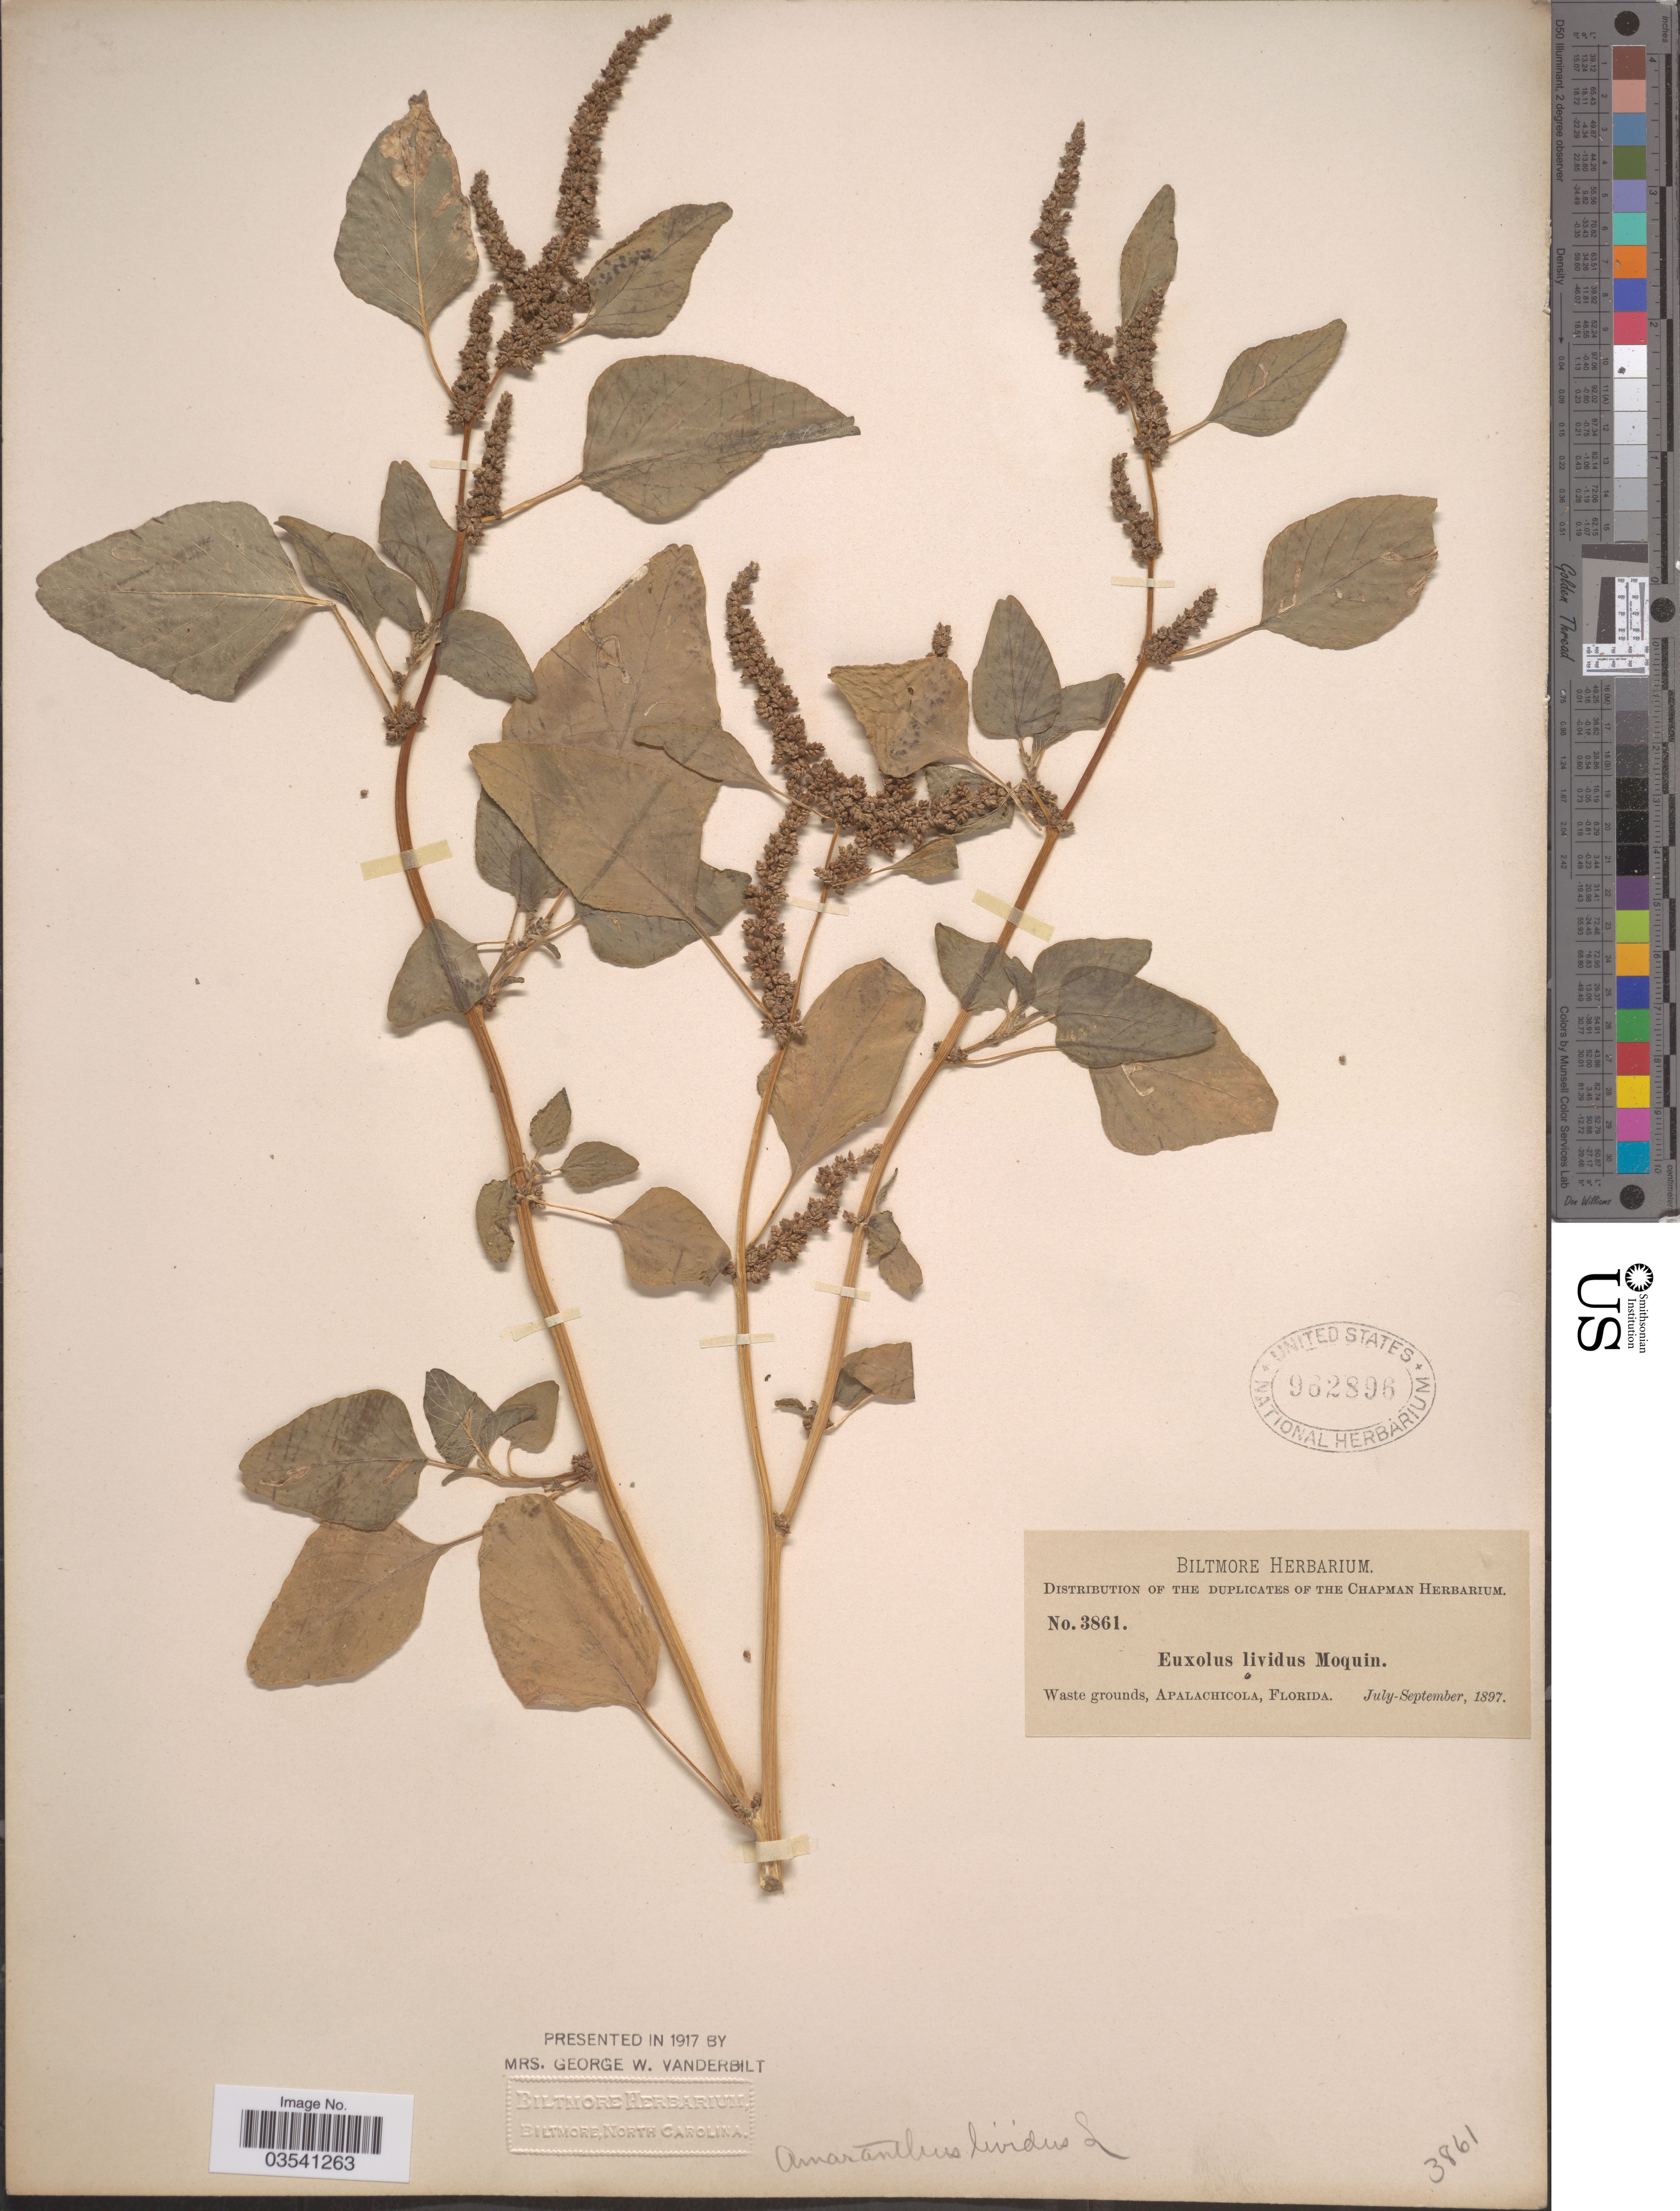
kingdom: Plantae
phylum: Tracheophyta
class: Magnoliopsida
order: Caryophyllales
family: Amaranthaceae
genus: Amaranthus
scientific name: Amaranthus viridis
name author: L.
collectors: ex herb. Biltmore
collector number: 3861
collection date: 1897-07/1897-09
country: United States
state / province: Florida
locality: Apalachicola.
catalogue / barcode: US 962896